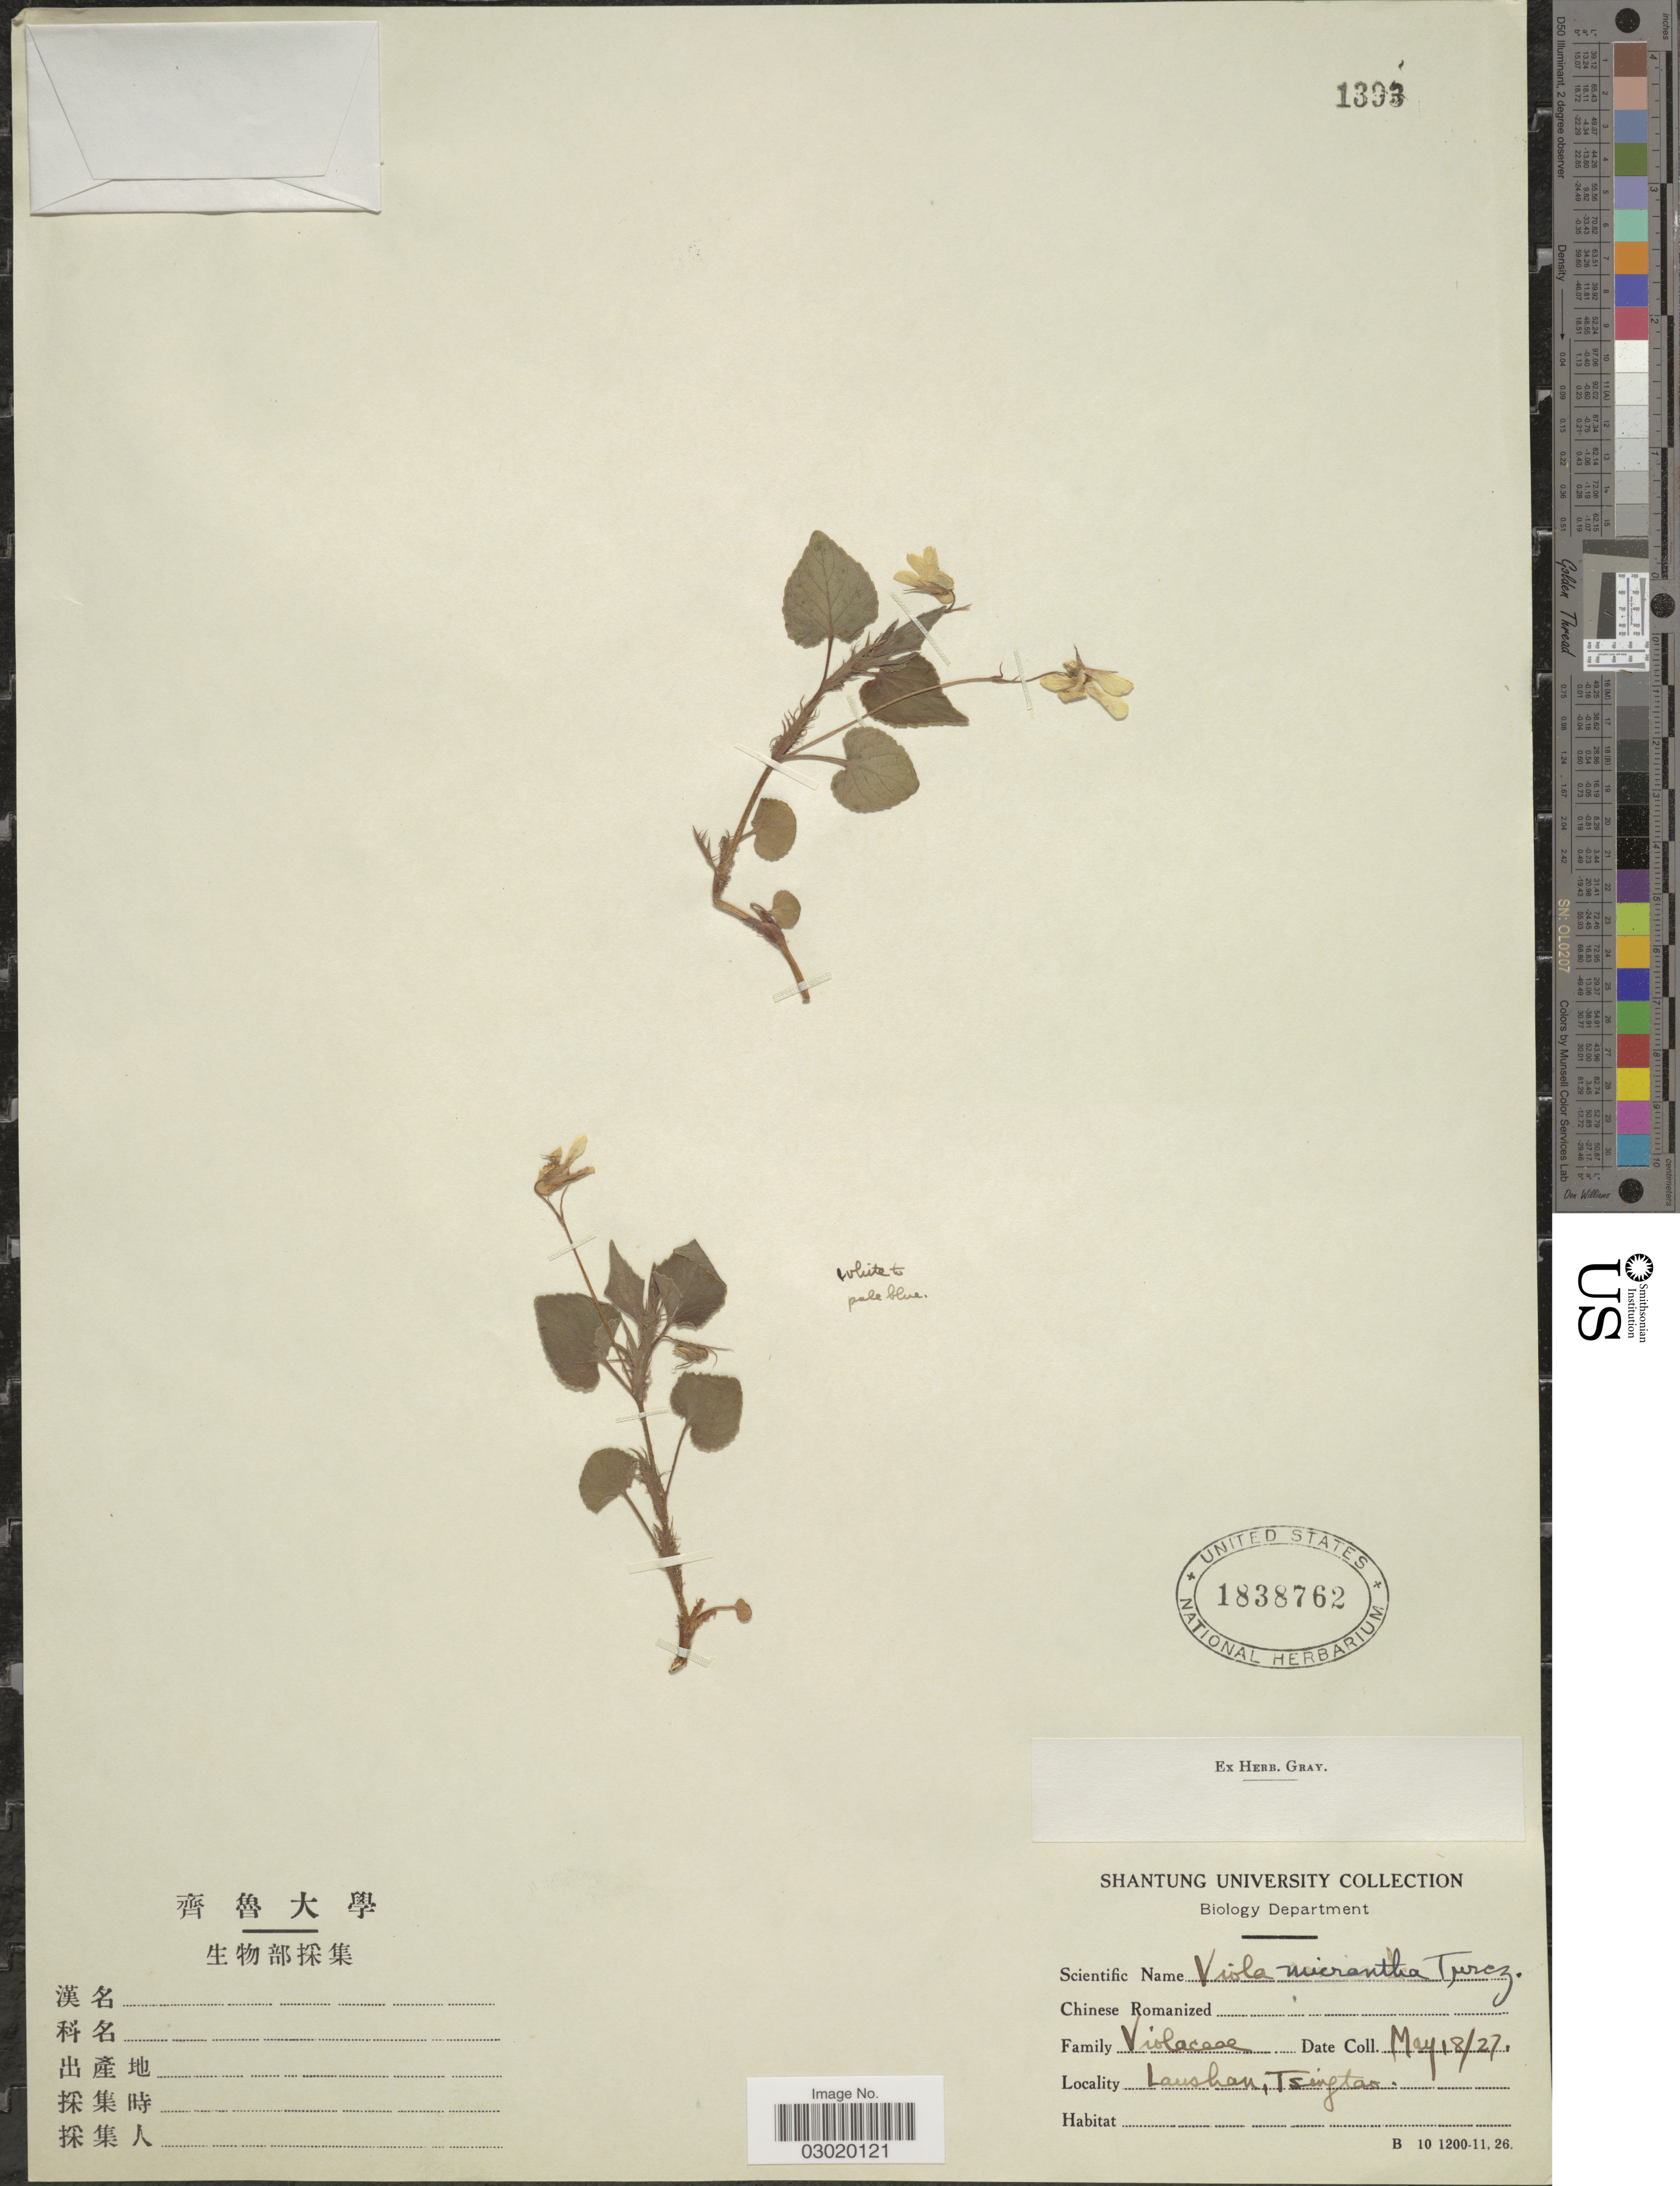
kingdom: Plantae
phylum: Tracheophyta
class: Magnoliopsida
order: Malpighiales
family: Violaceae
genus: Viola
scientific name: Viola micrantha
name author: C. Presl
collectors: ex herb. Gray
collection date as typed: Transcribed d/m/y: 18/5/27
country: China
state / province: Shandong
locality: Laushan, Tsingtao.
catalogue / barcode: US 1838762